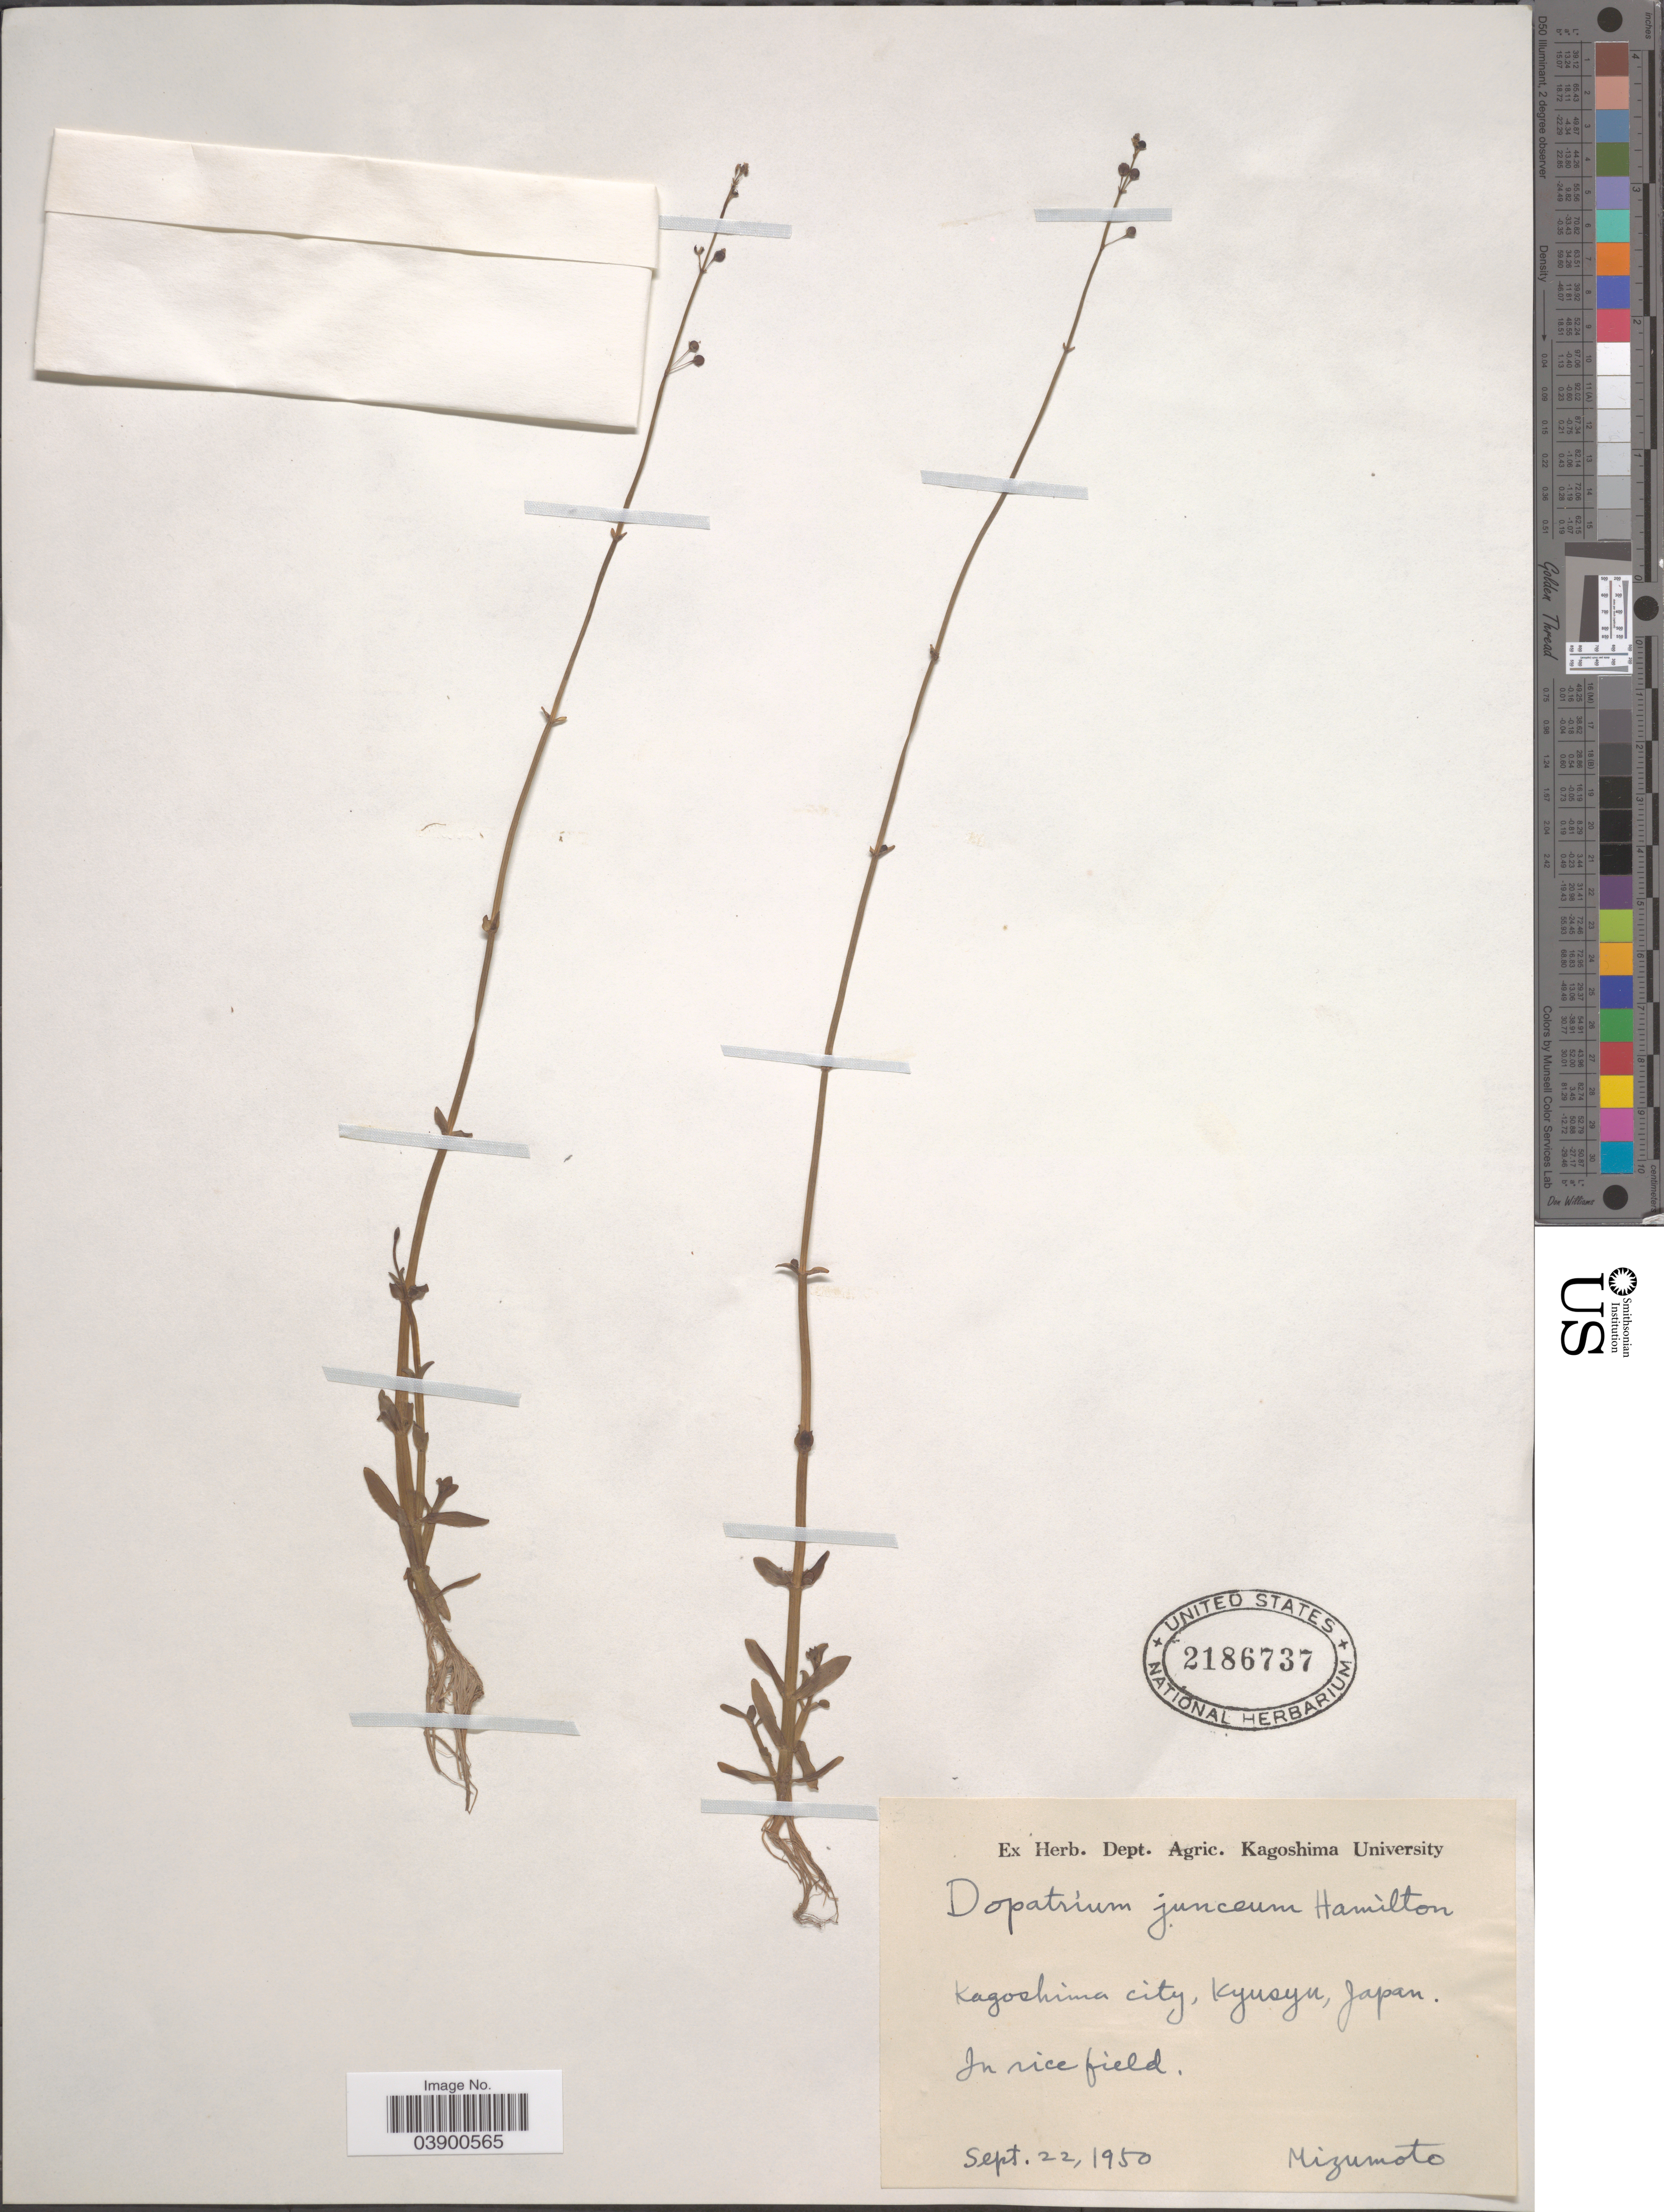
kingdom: Plantae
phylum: Tracheophyta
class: Magnoliopsida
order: Lamiales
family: Plantaginaceae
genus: Dopatrium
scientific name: Dopatrium junceum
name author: (Roxb.) Buch.-Ham. ex Benth.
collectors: Mizumoto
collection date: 1950-09-22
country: Japan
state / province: Kagosima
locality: Kagoshima city, Kyusyu.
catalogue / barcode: US 2186737